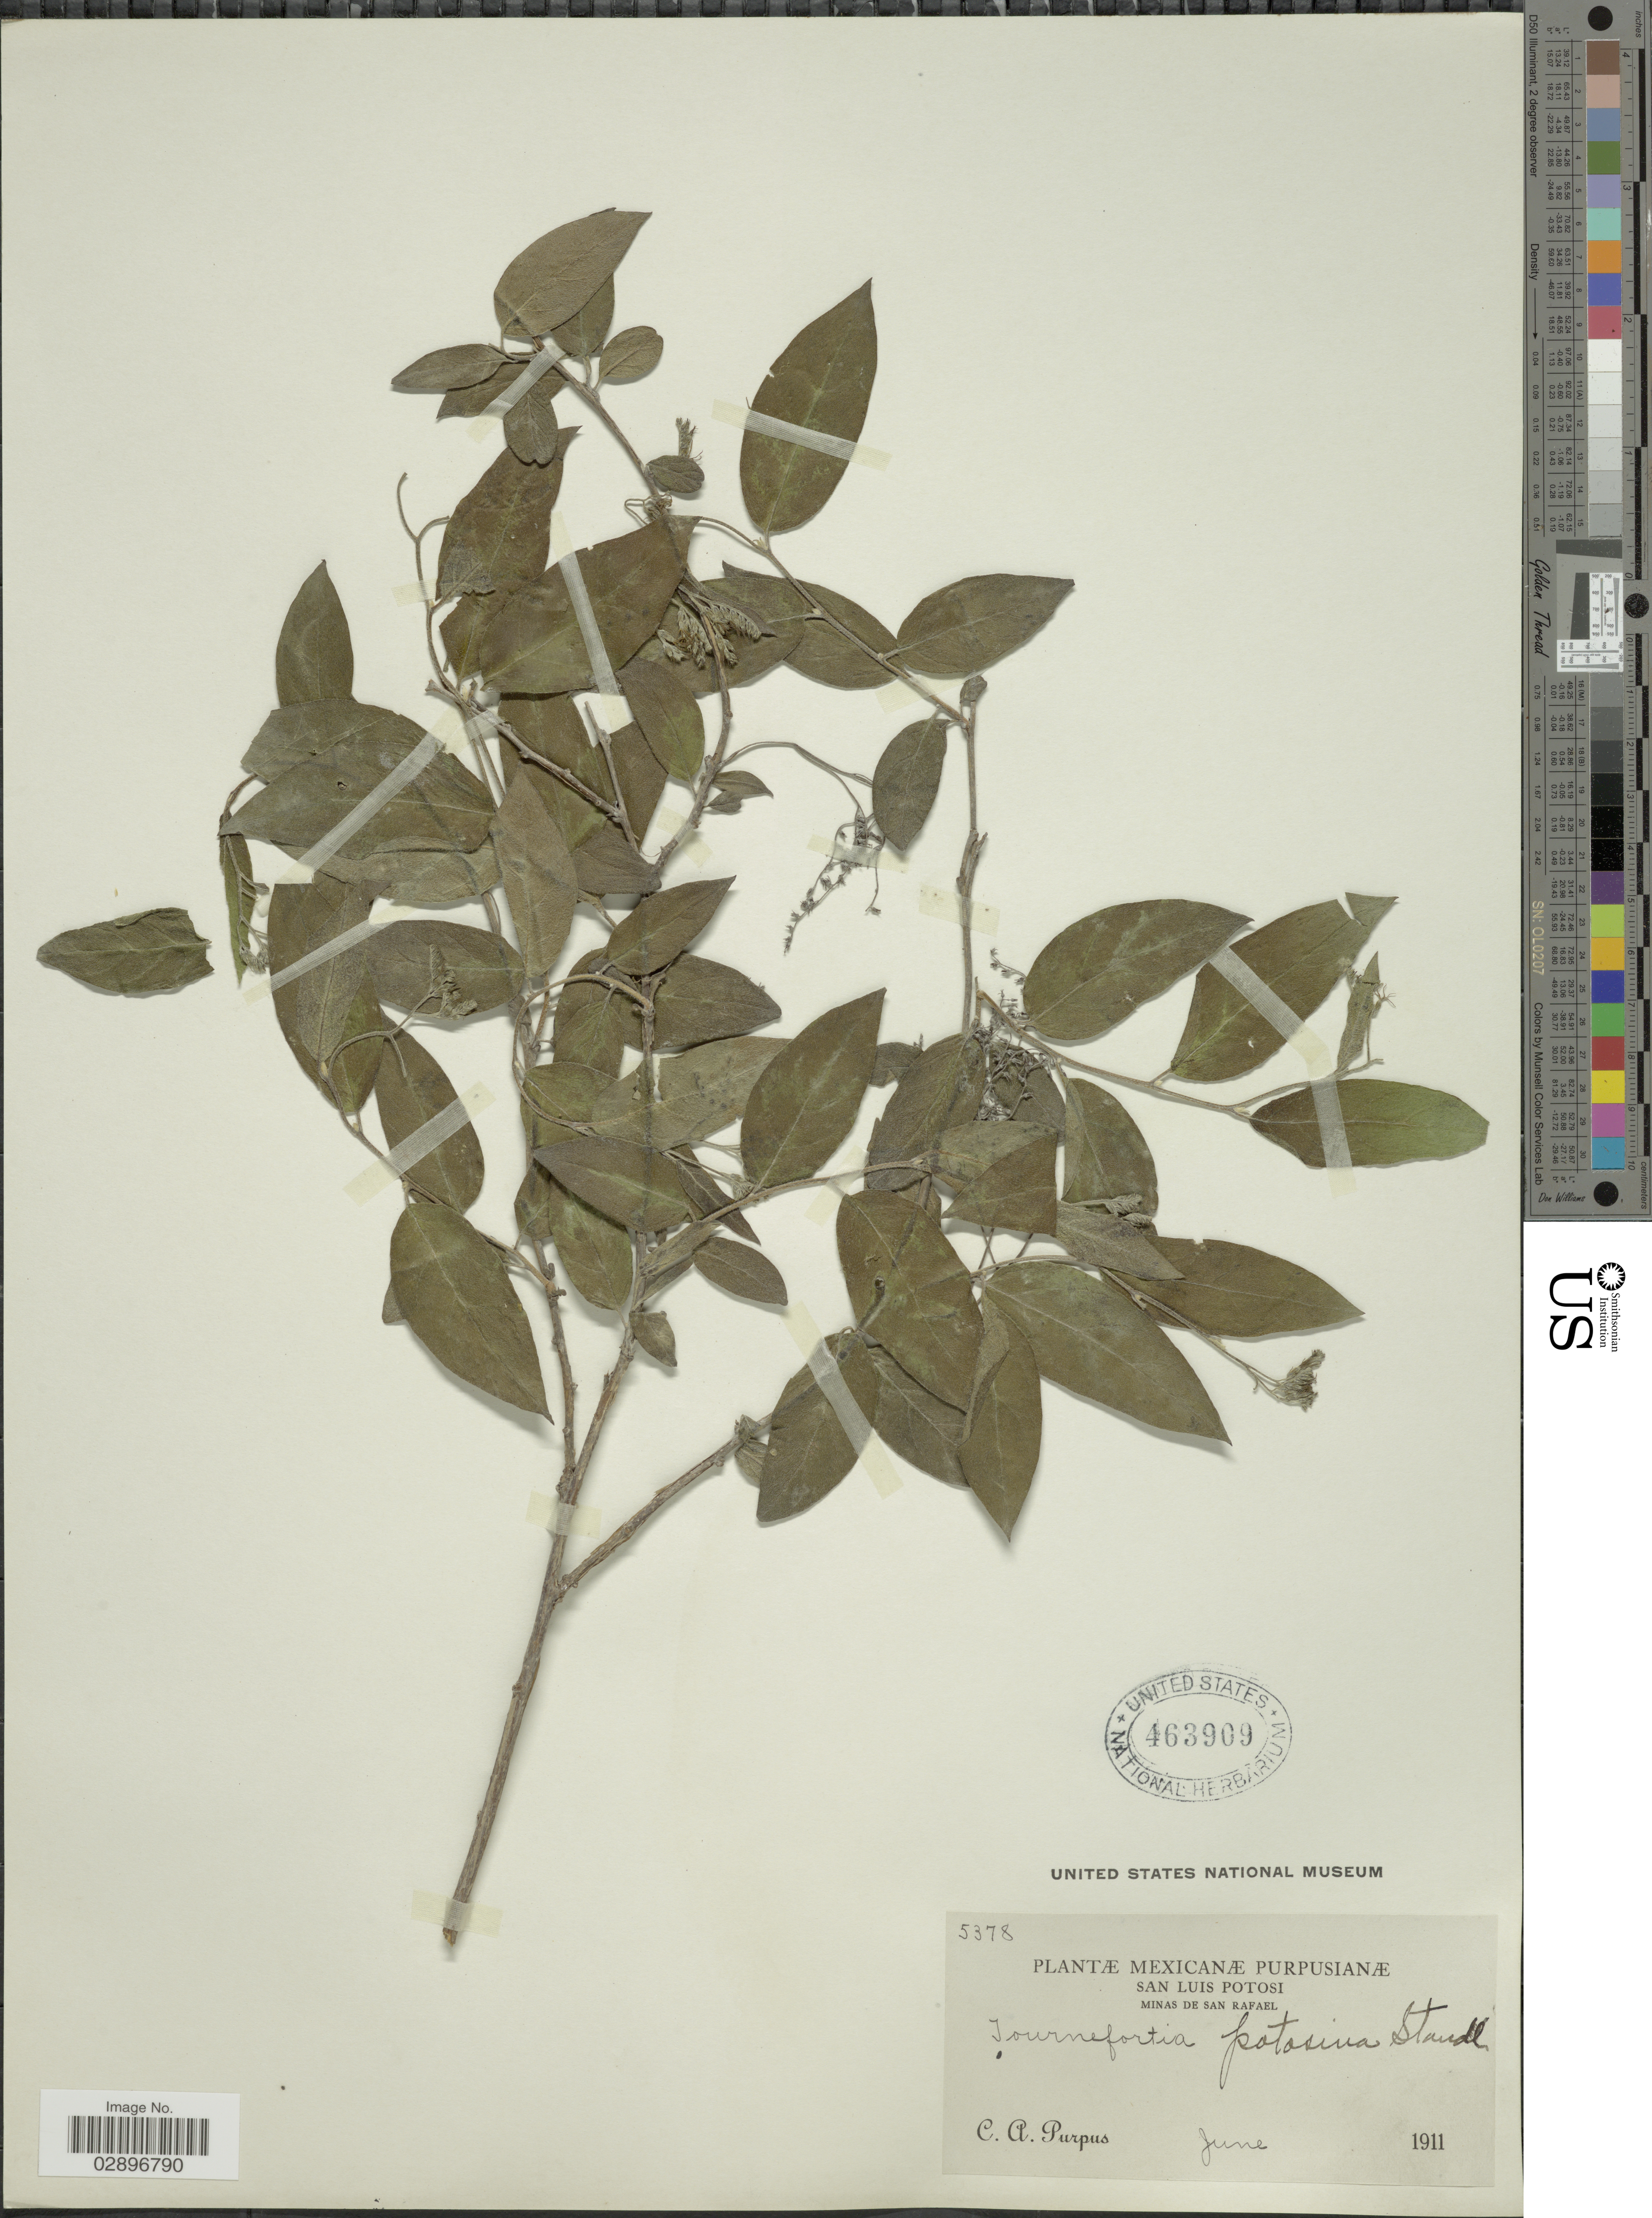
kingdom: Plantae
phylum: Tracheophyta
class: Magnoliopsida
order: Boraginales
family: Heliotropiaceae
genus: Tournefortia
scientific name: Tournefortia potosina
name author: Standl.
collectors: C. A. Purpus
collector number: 5378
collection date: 1911-06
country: Mexico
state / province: San Luis Potosí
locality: Minas de San Rafael.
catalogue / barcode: US 463909